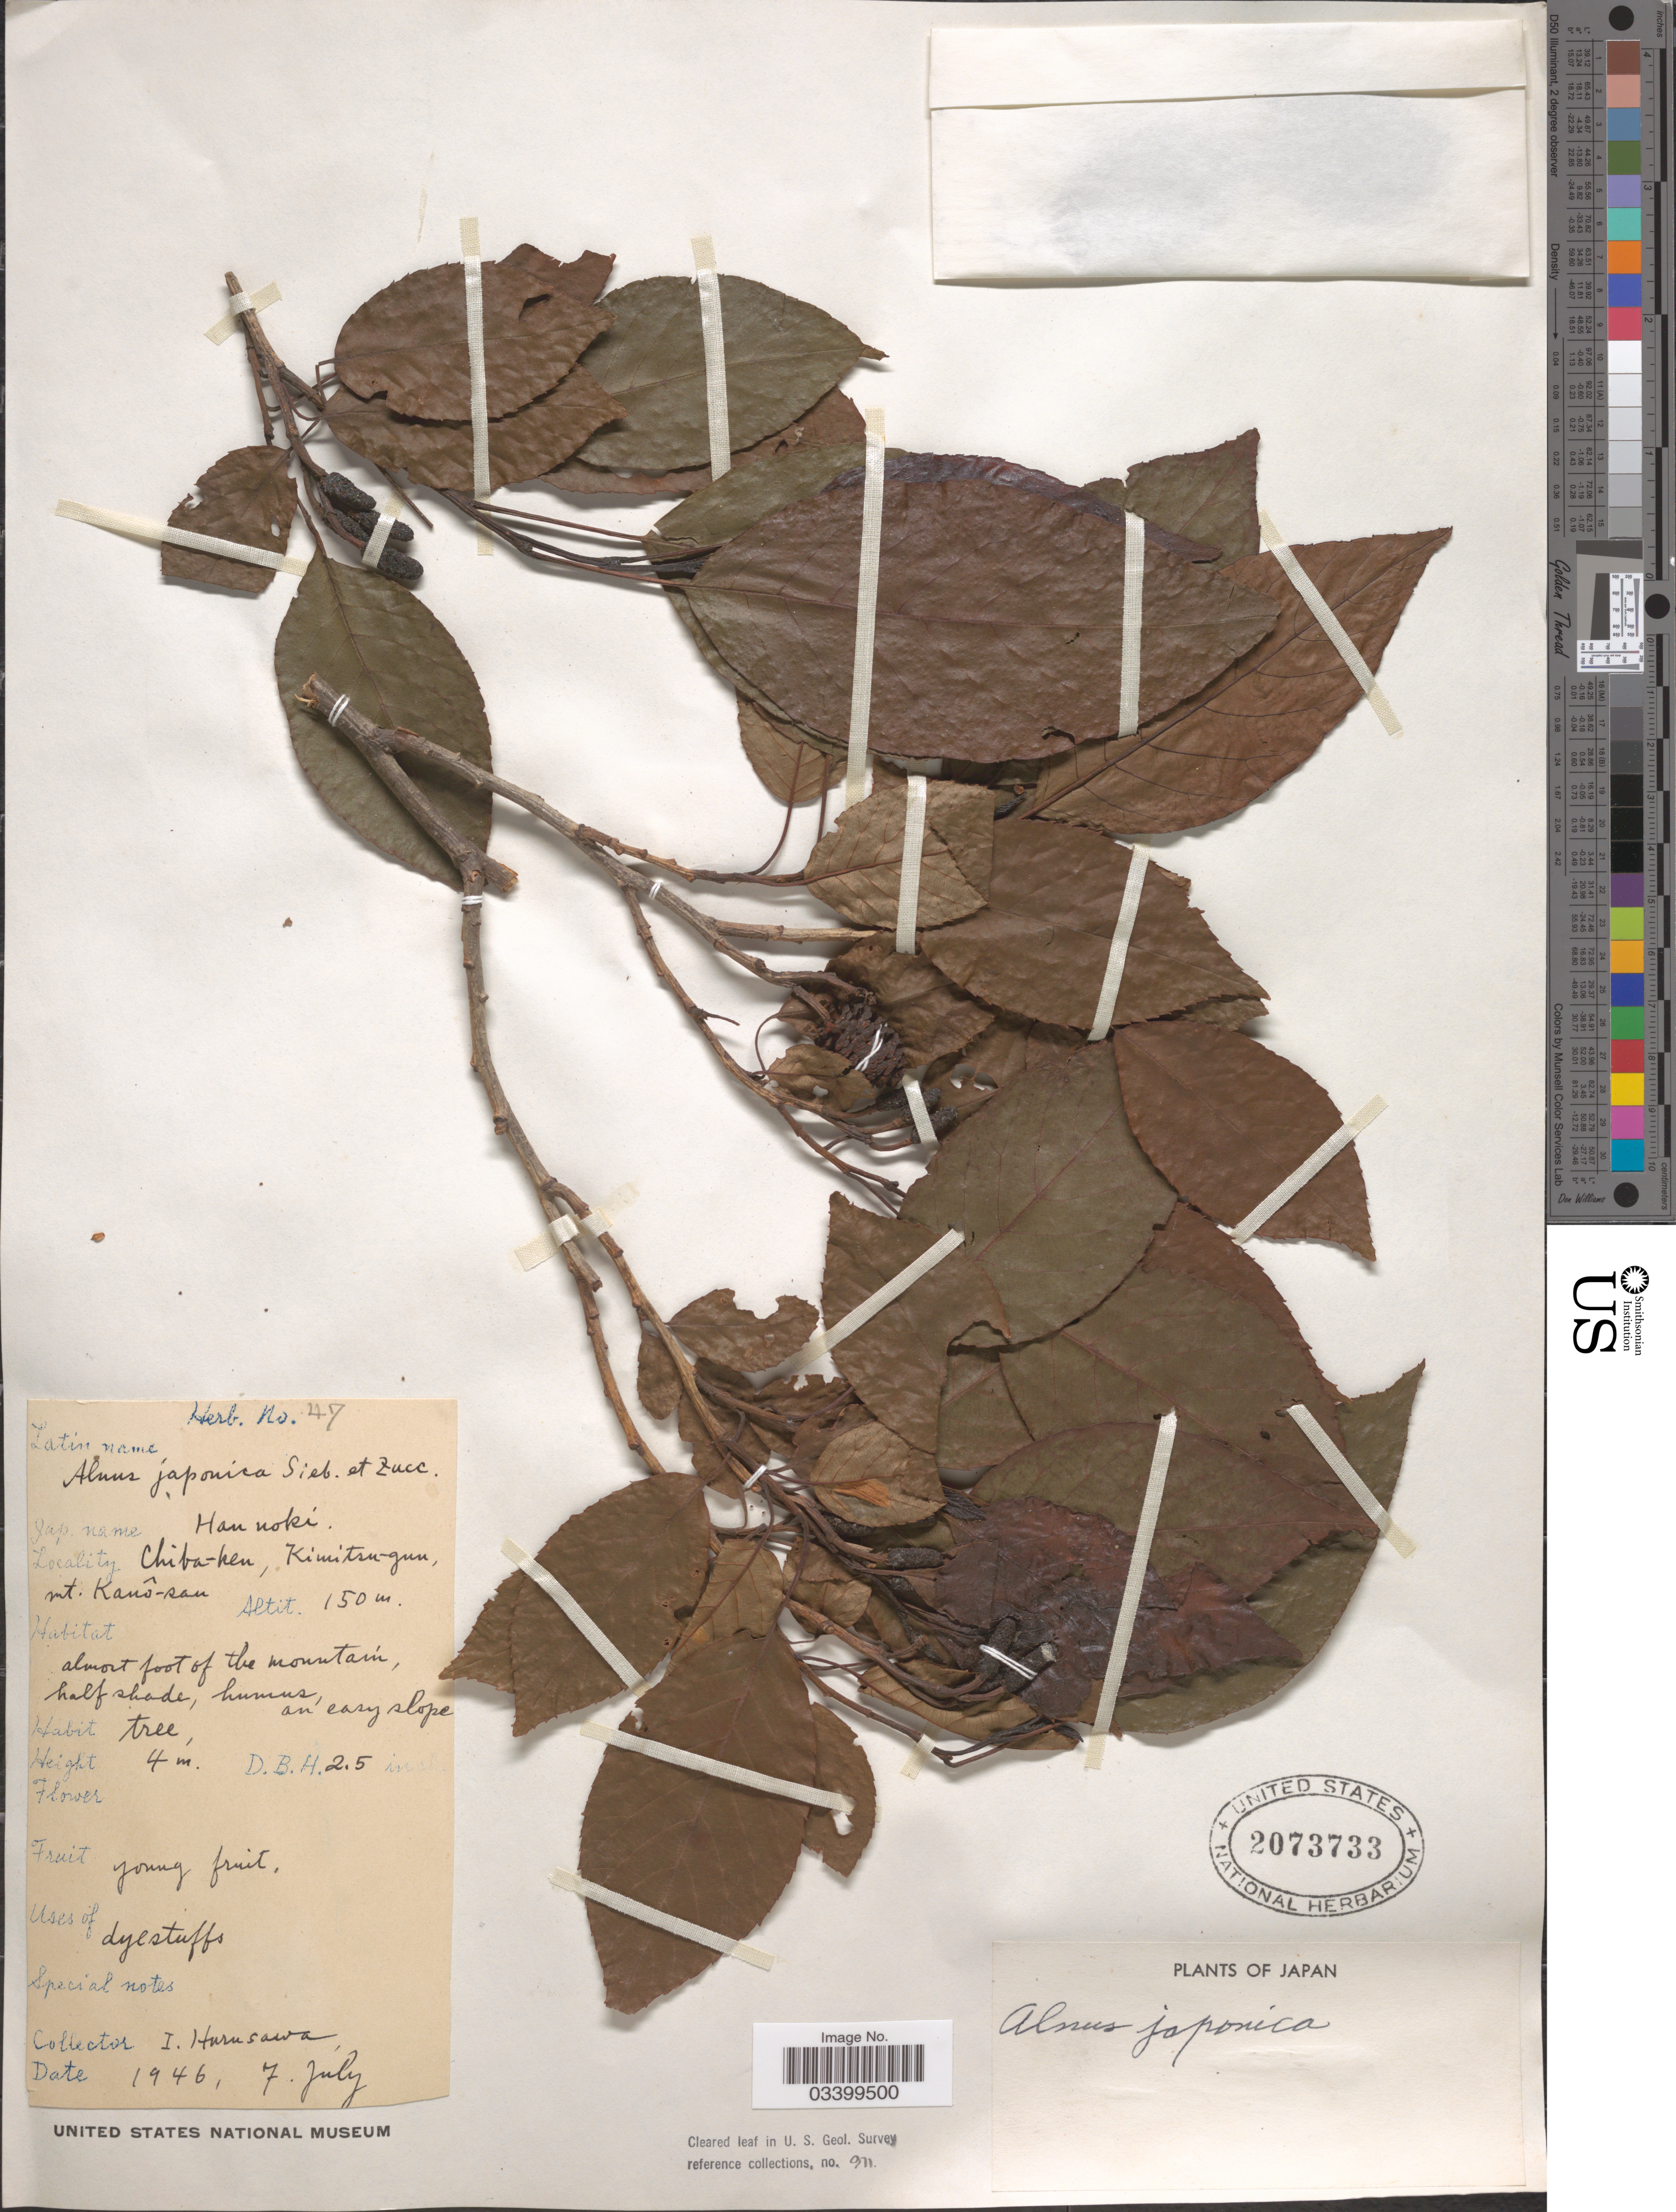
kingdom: Plantae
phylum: Tracheophyta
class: Magnoliopsida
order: Fagales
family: Betulaceae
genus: Alnus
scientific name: Alnus japonica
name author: (Thunb.) Steud.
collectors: I. Hurusawa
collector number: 47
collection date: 1946-07-07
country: Japan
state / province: Tiba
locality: Chiba-ken, Kimitsu-gun, Mt. Kanô-san.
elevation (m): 150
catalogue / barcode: US 2073733